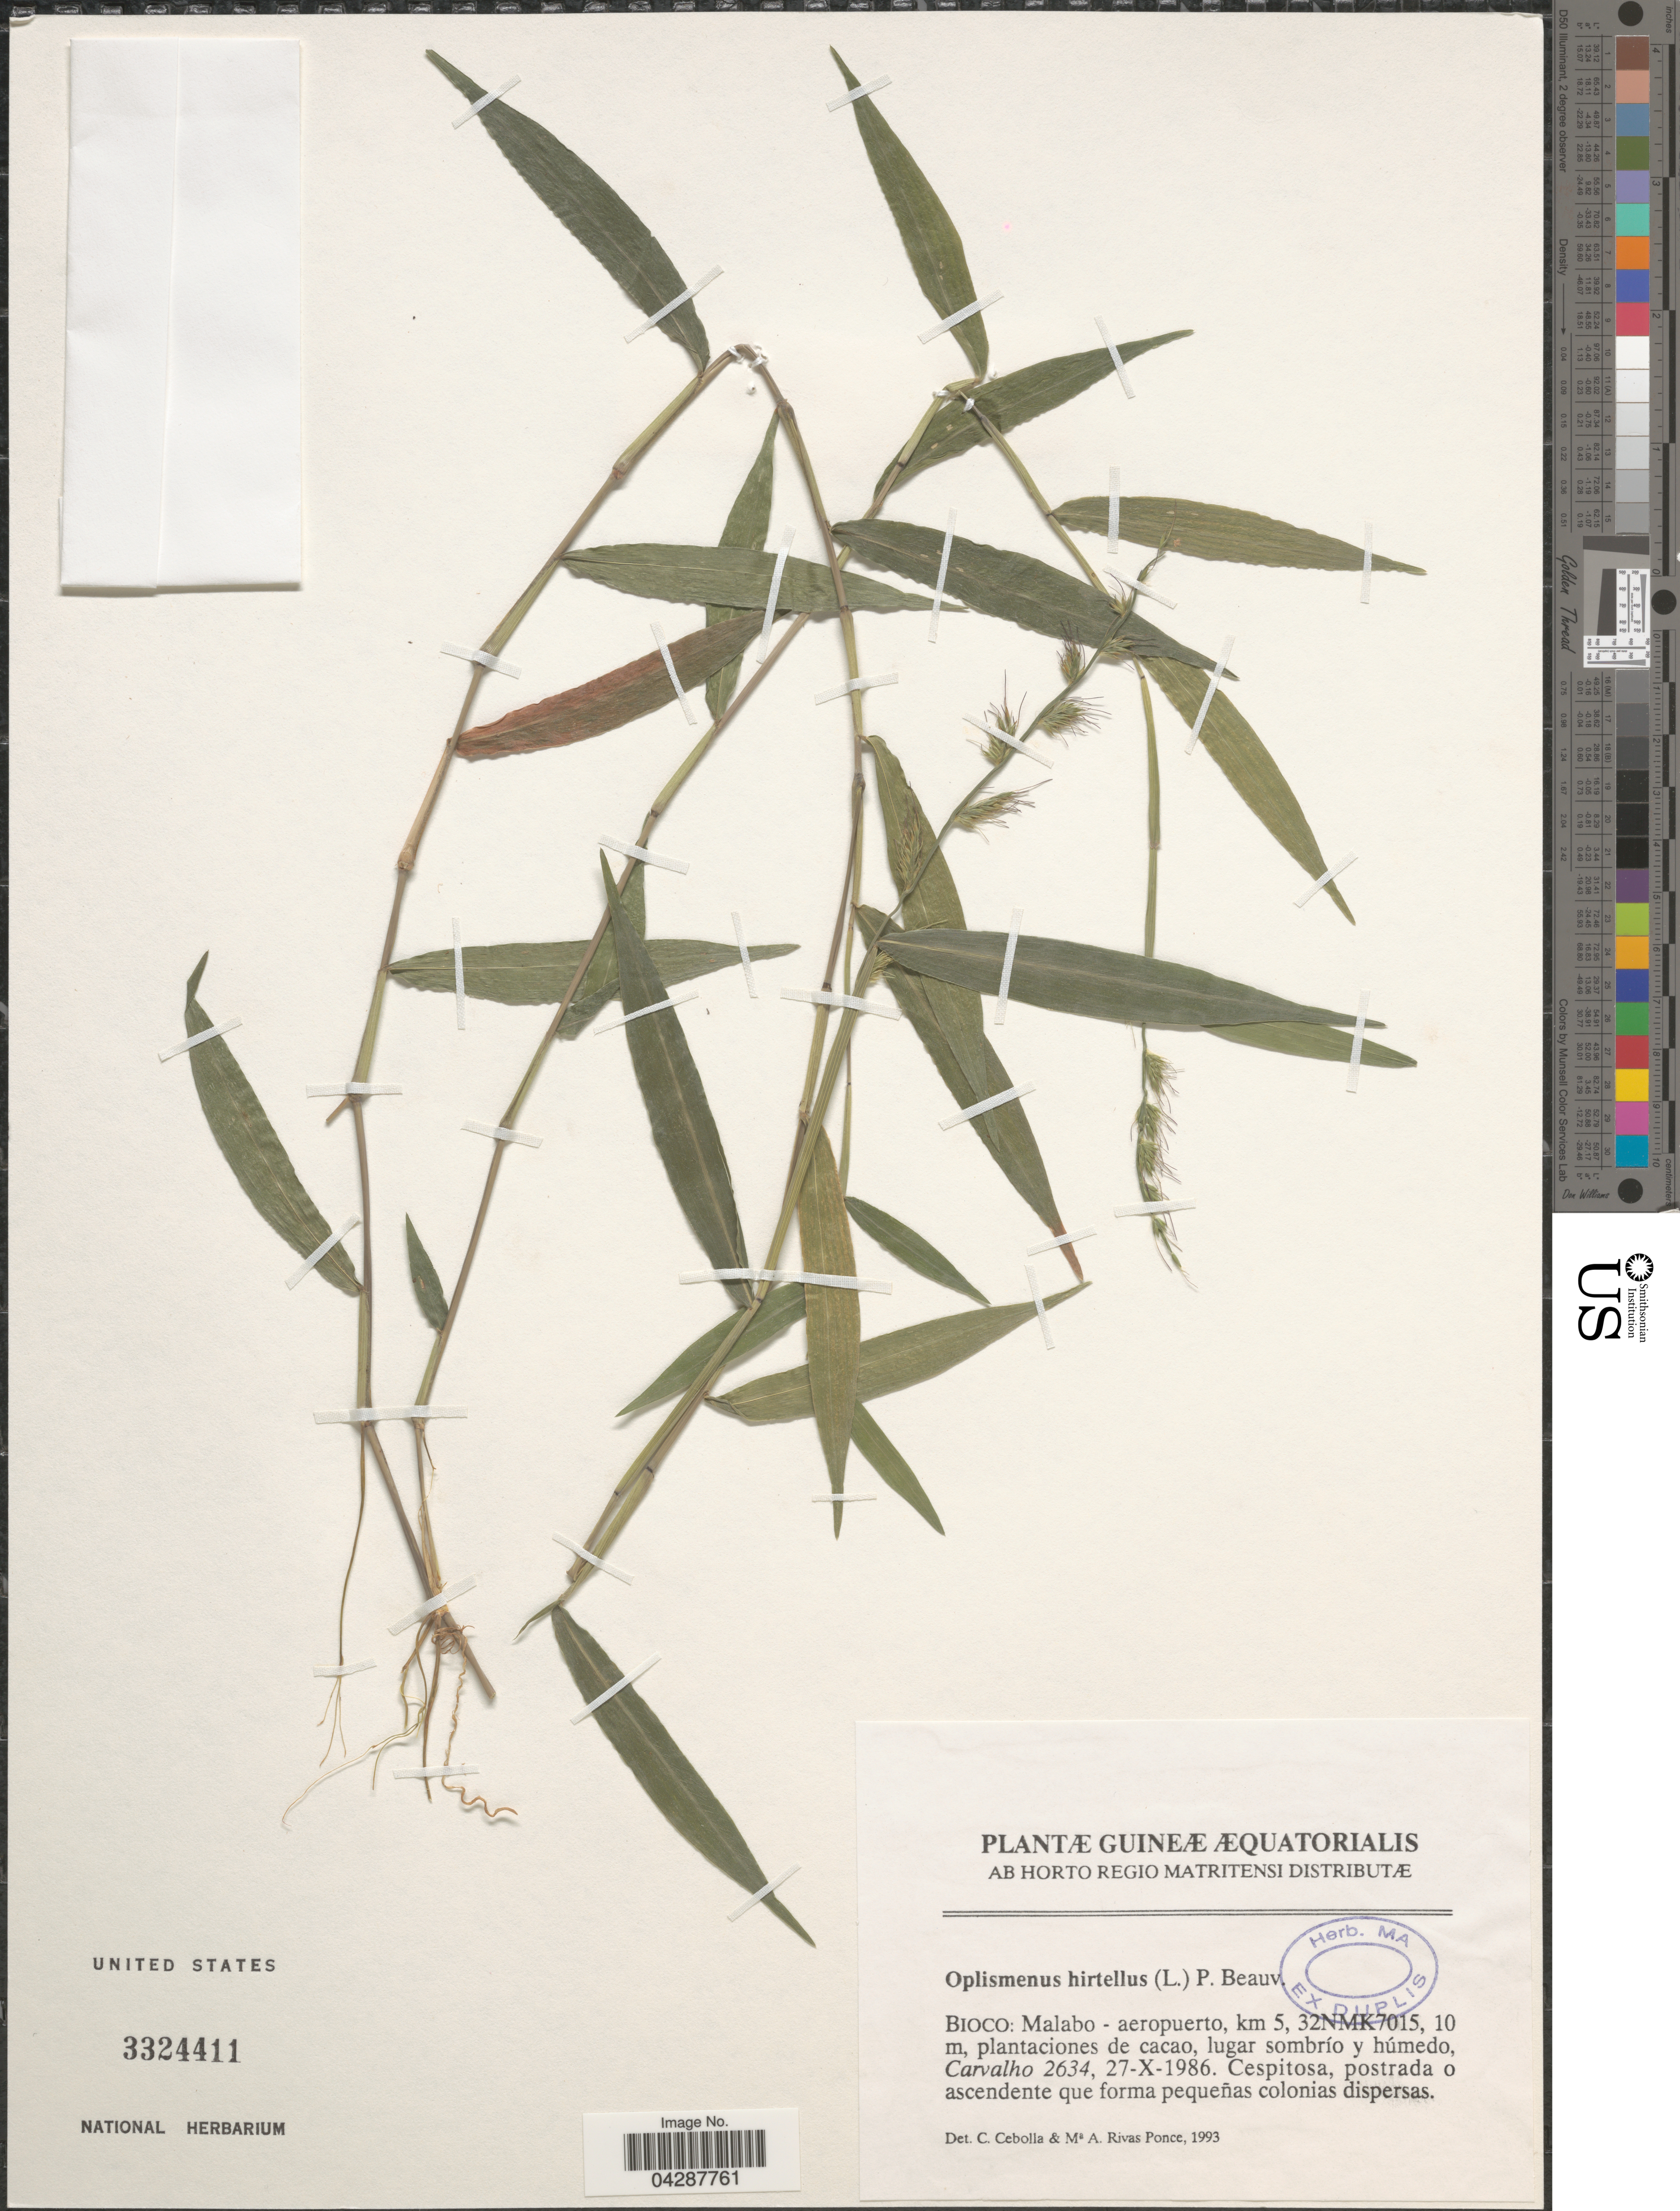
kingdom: Plantae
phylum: Tracheophyta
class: Liliopsida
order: Poales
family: Poaceae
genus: Oplismenus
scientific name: Oplismenus hirtellus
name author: (L.) P. Beauv.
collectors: Carvalho, --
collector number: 2634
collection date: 1986-10-27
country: Equatorial Guinea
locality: Guineæ Æquatorialis. Bioco: Malabo - aeropuerto, km 5, 32NMK7015.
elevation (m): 10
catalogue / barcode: US 3324411